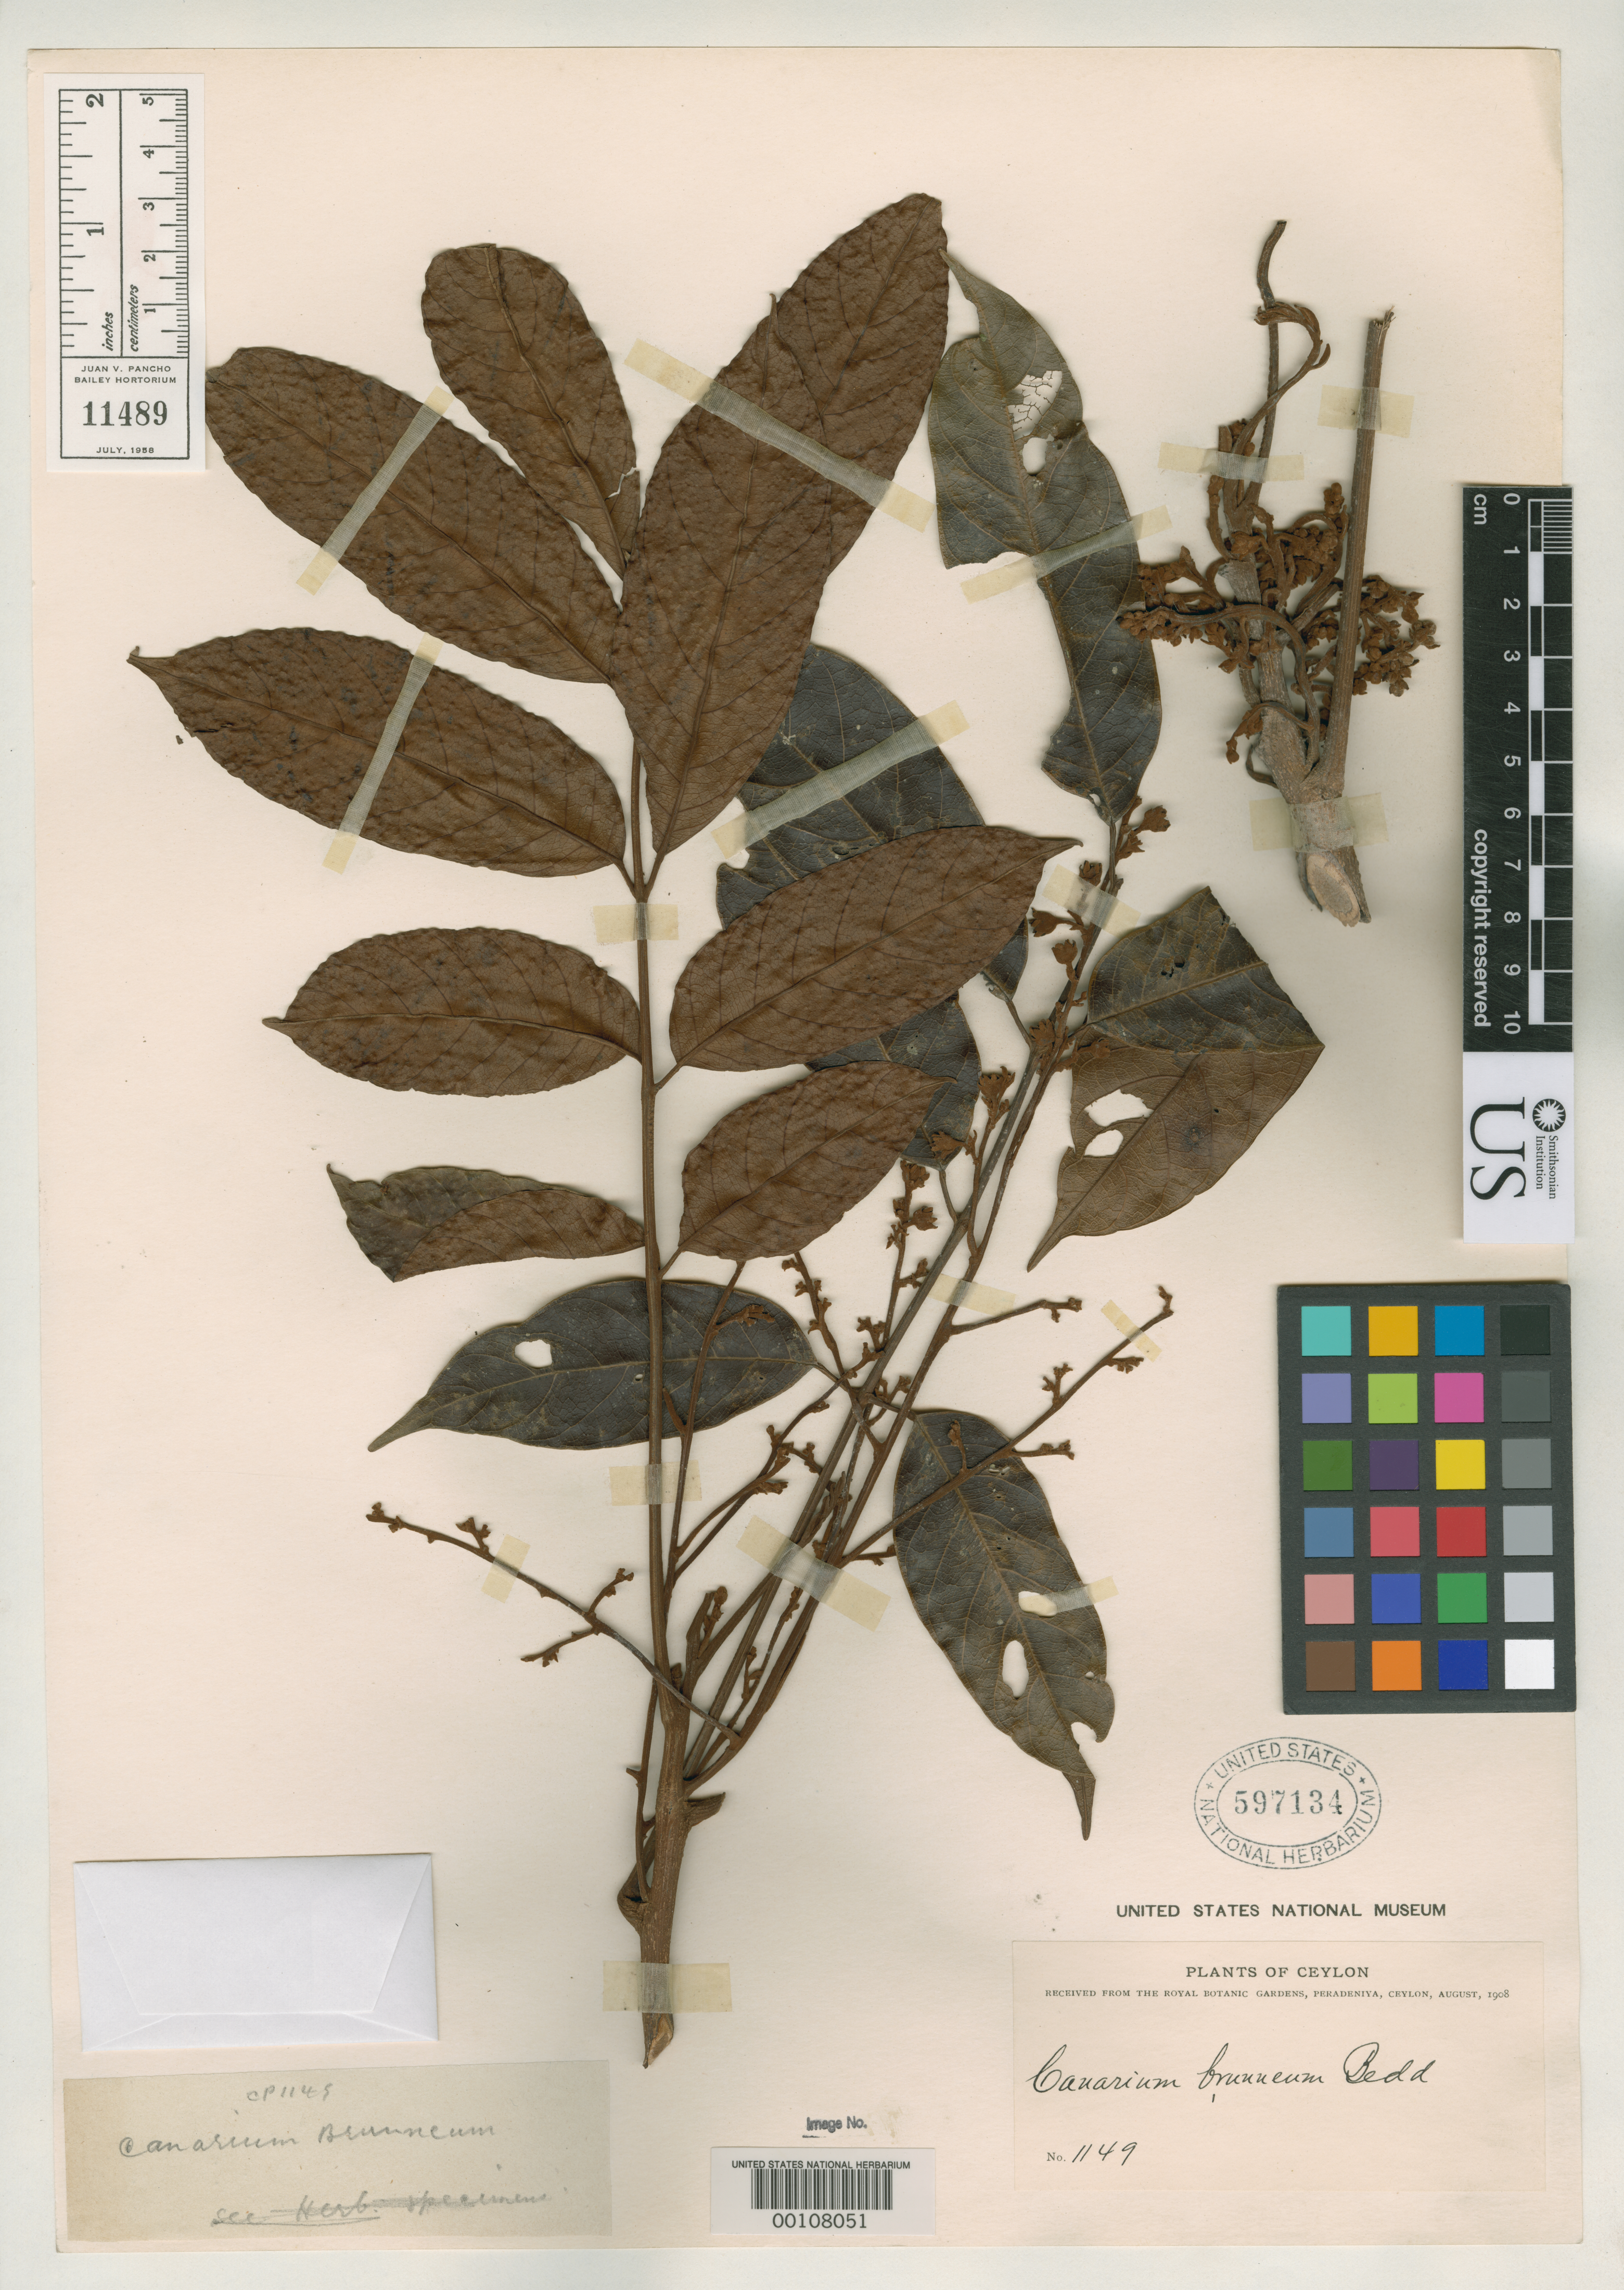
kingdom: Plantae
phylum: Tracheophyta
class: Magnoliopsida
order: Sapindales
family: Burseraceae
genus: Scutinanthe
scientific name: Scutinanthe brunnea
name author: Thwaites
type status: Isotype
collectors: G. H. K. Thwaites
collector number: C.P. 1149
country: Sri Lanka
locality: "Ceylon"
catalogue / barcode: US 597134